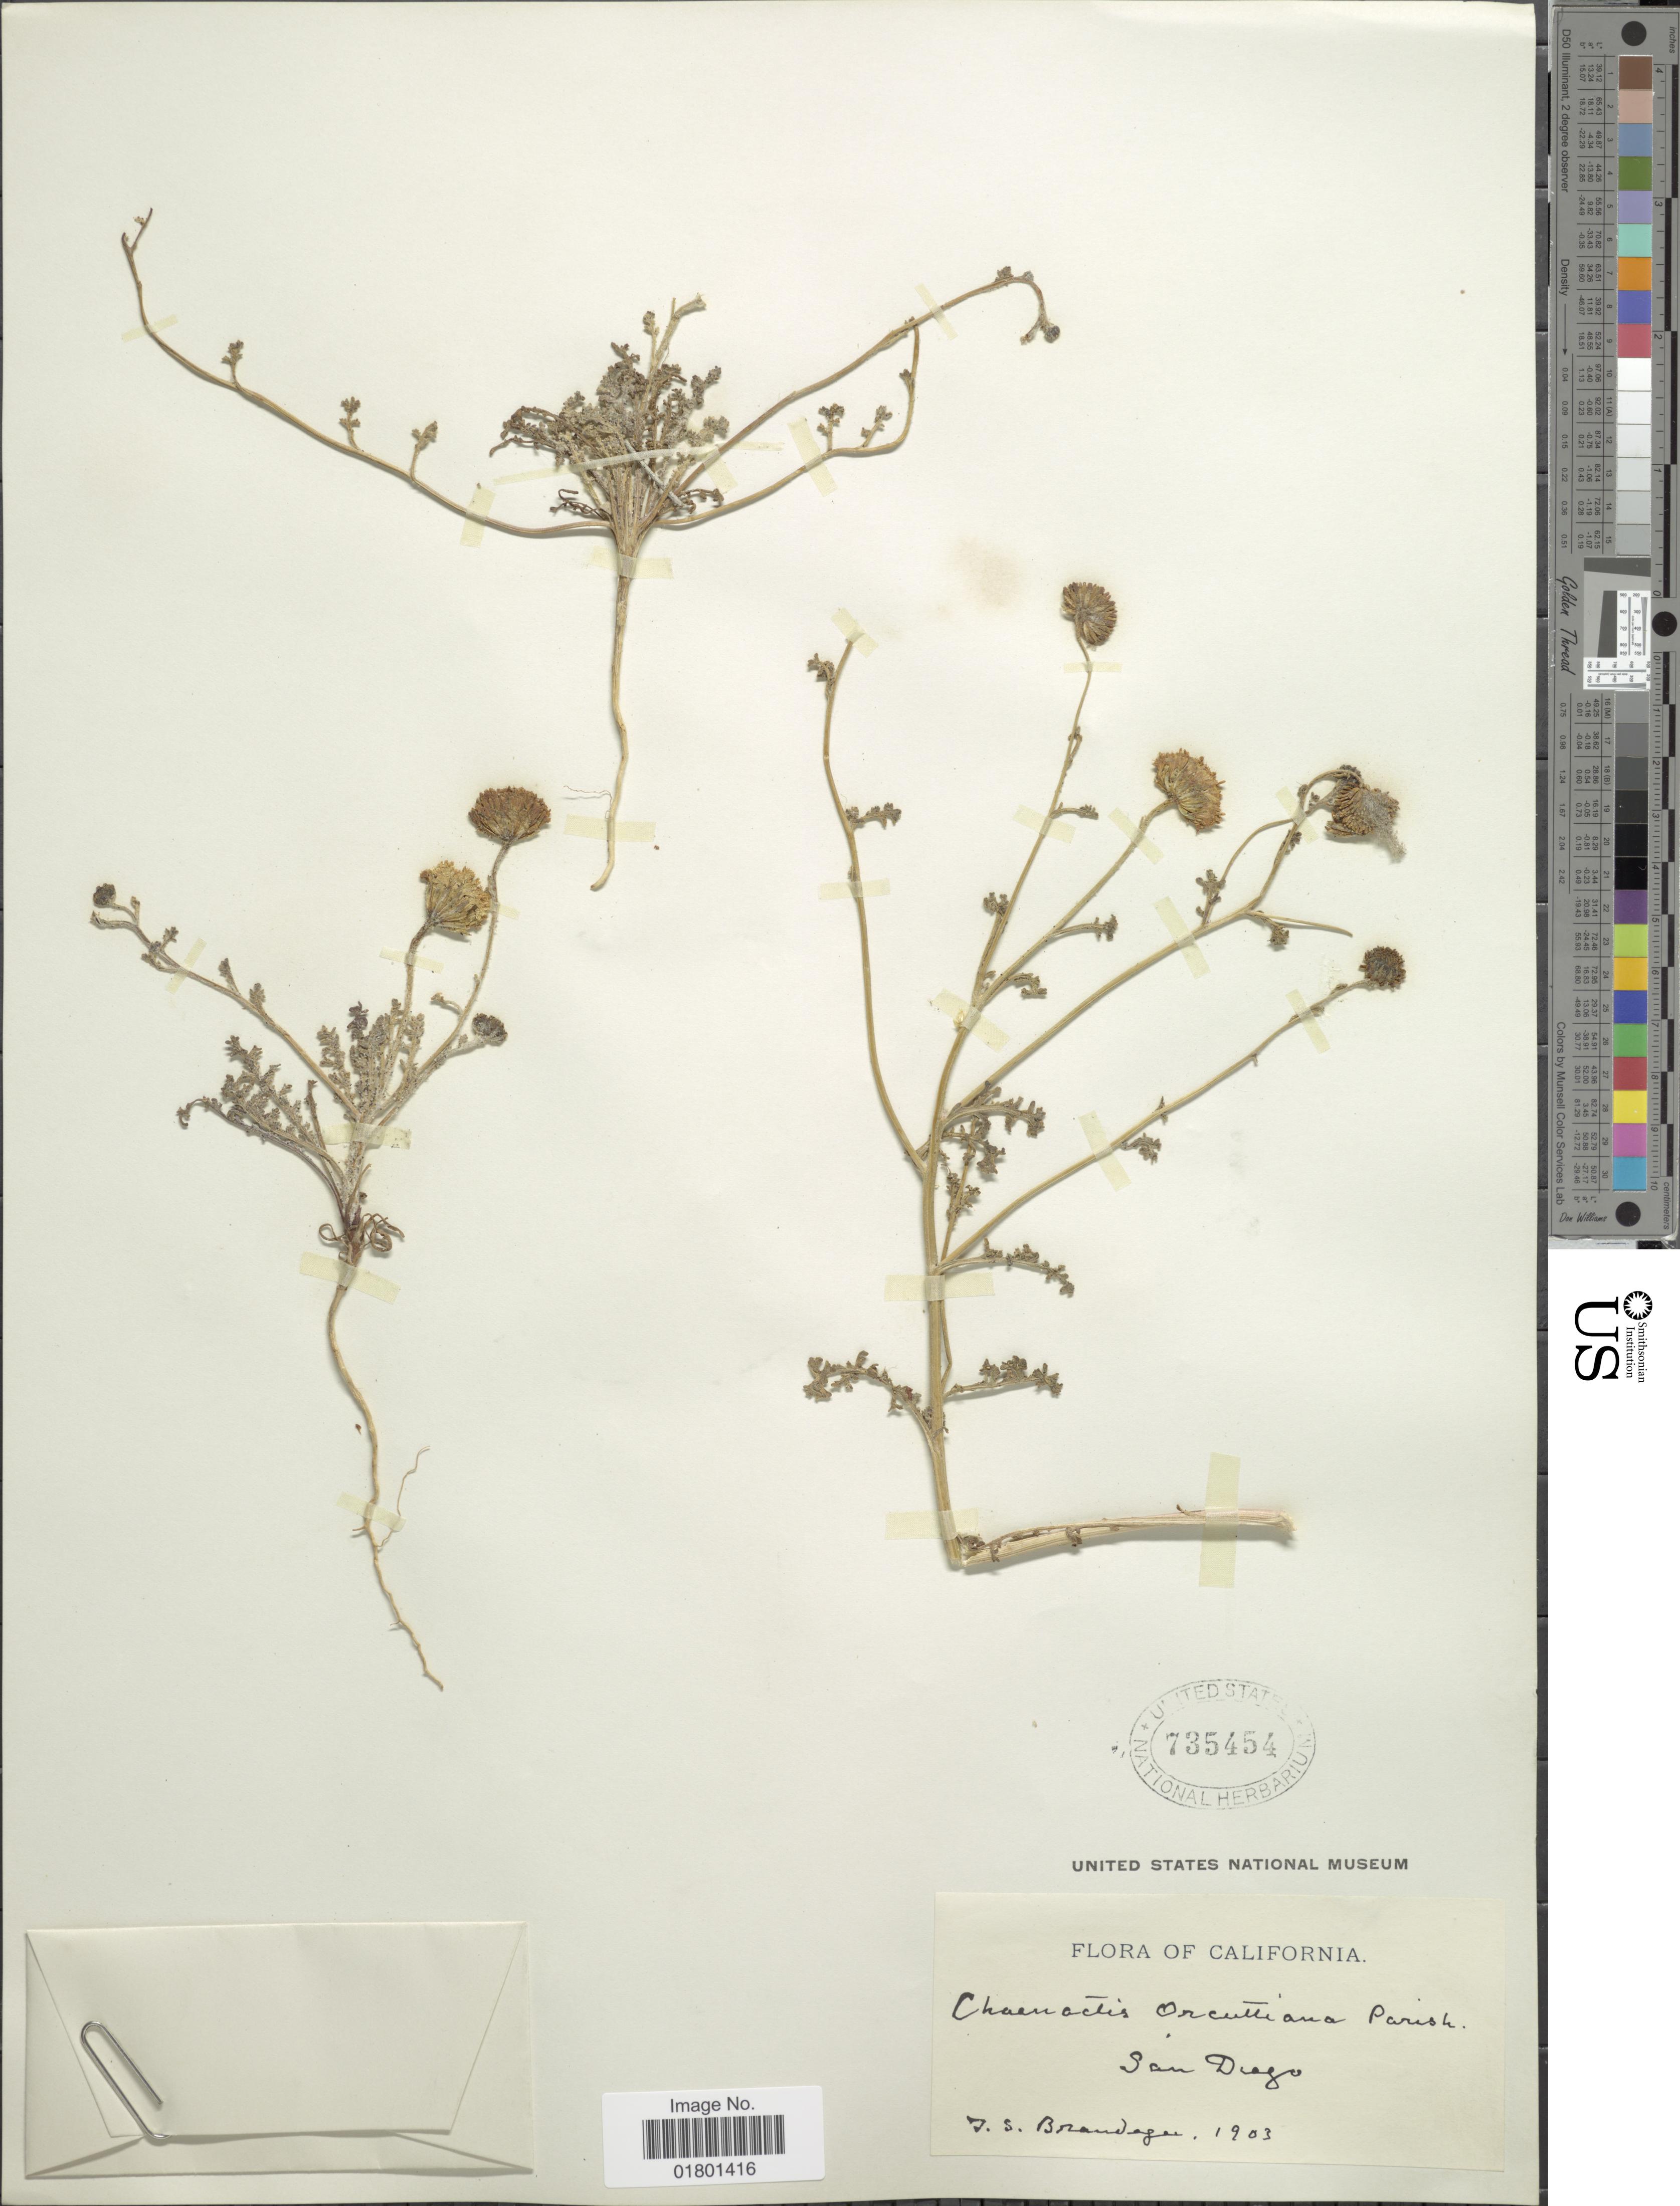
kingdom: Plantae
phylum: Tracheophyta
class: Magnoliopsida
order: Asterales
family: Asteraceae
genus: Chaenactis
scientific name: Chaenactis orcuttiana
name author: (Greene) Parish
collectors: T. S. Brandegee (herbarium)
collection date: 1903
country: United States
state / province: California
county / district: San Diego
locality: San Diego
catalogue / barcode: US 735454